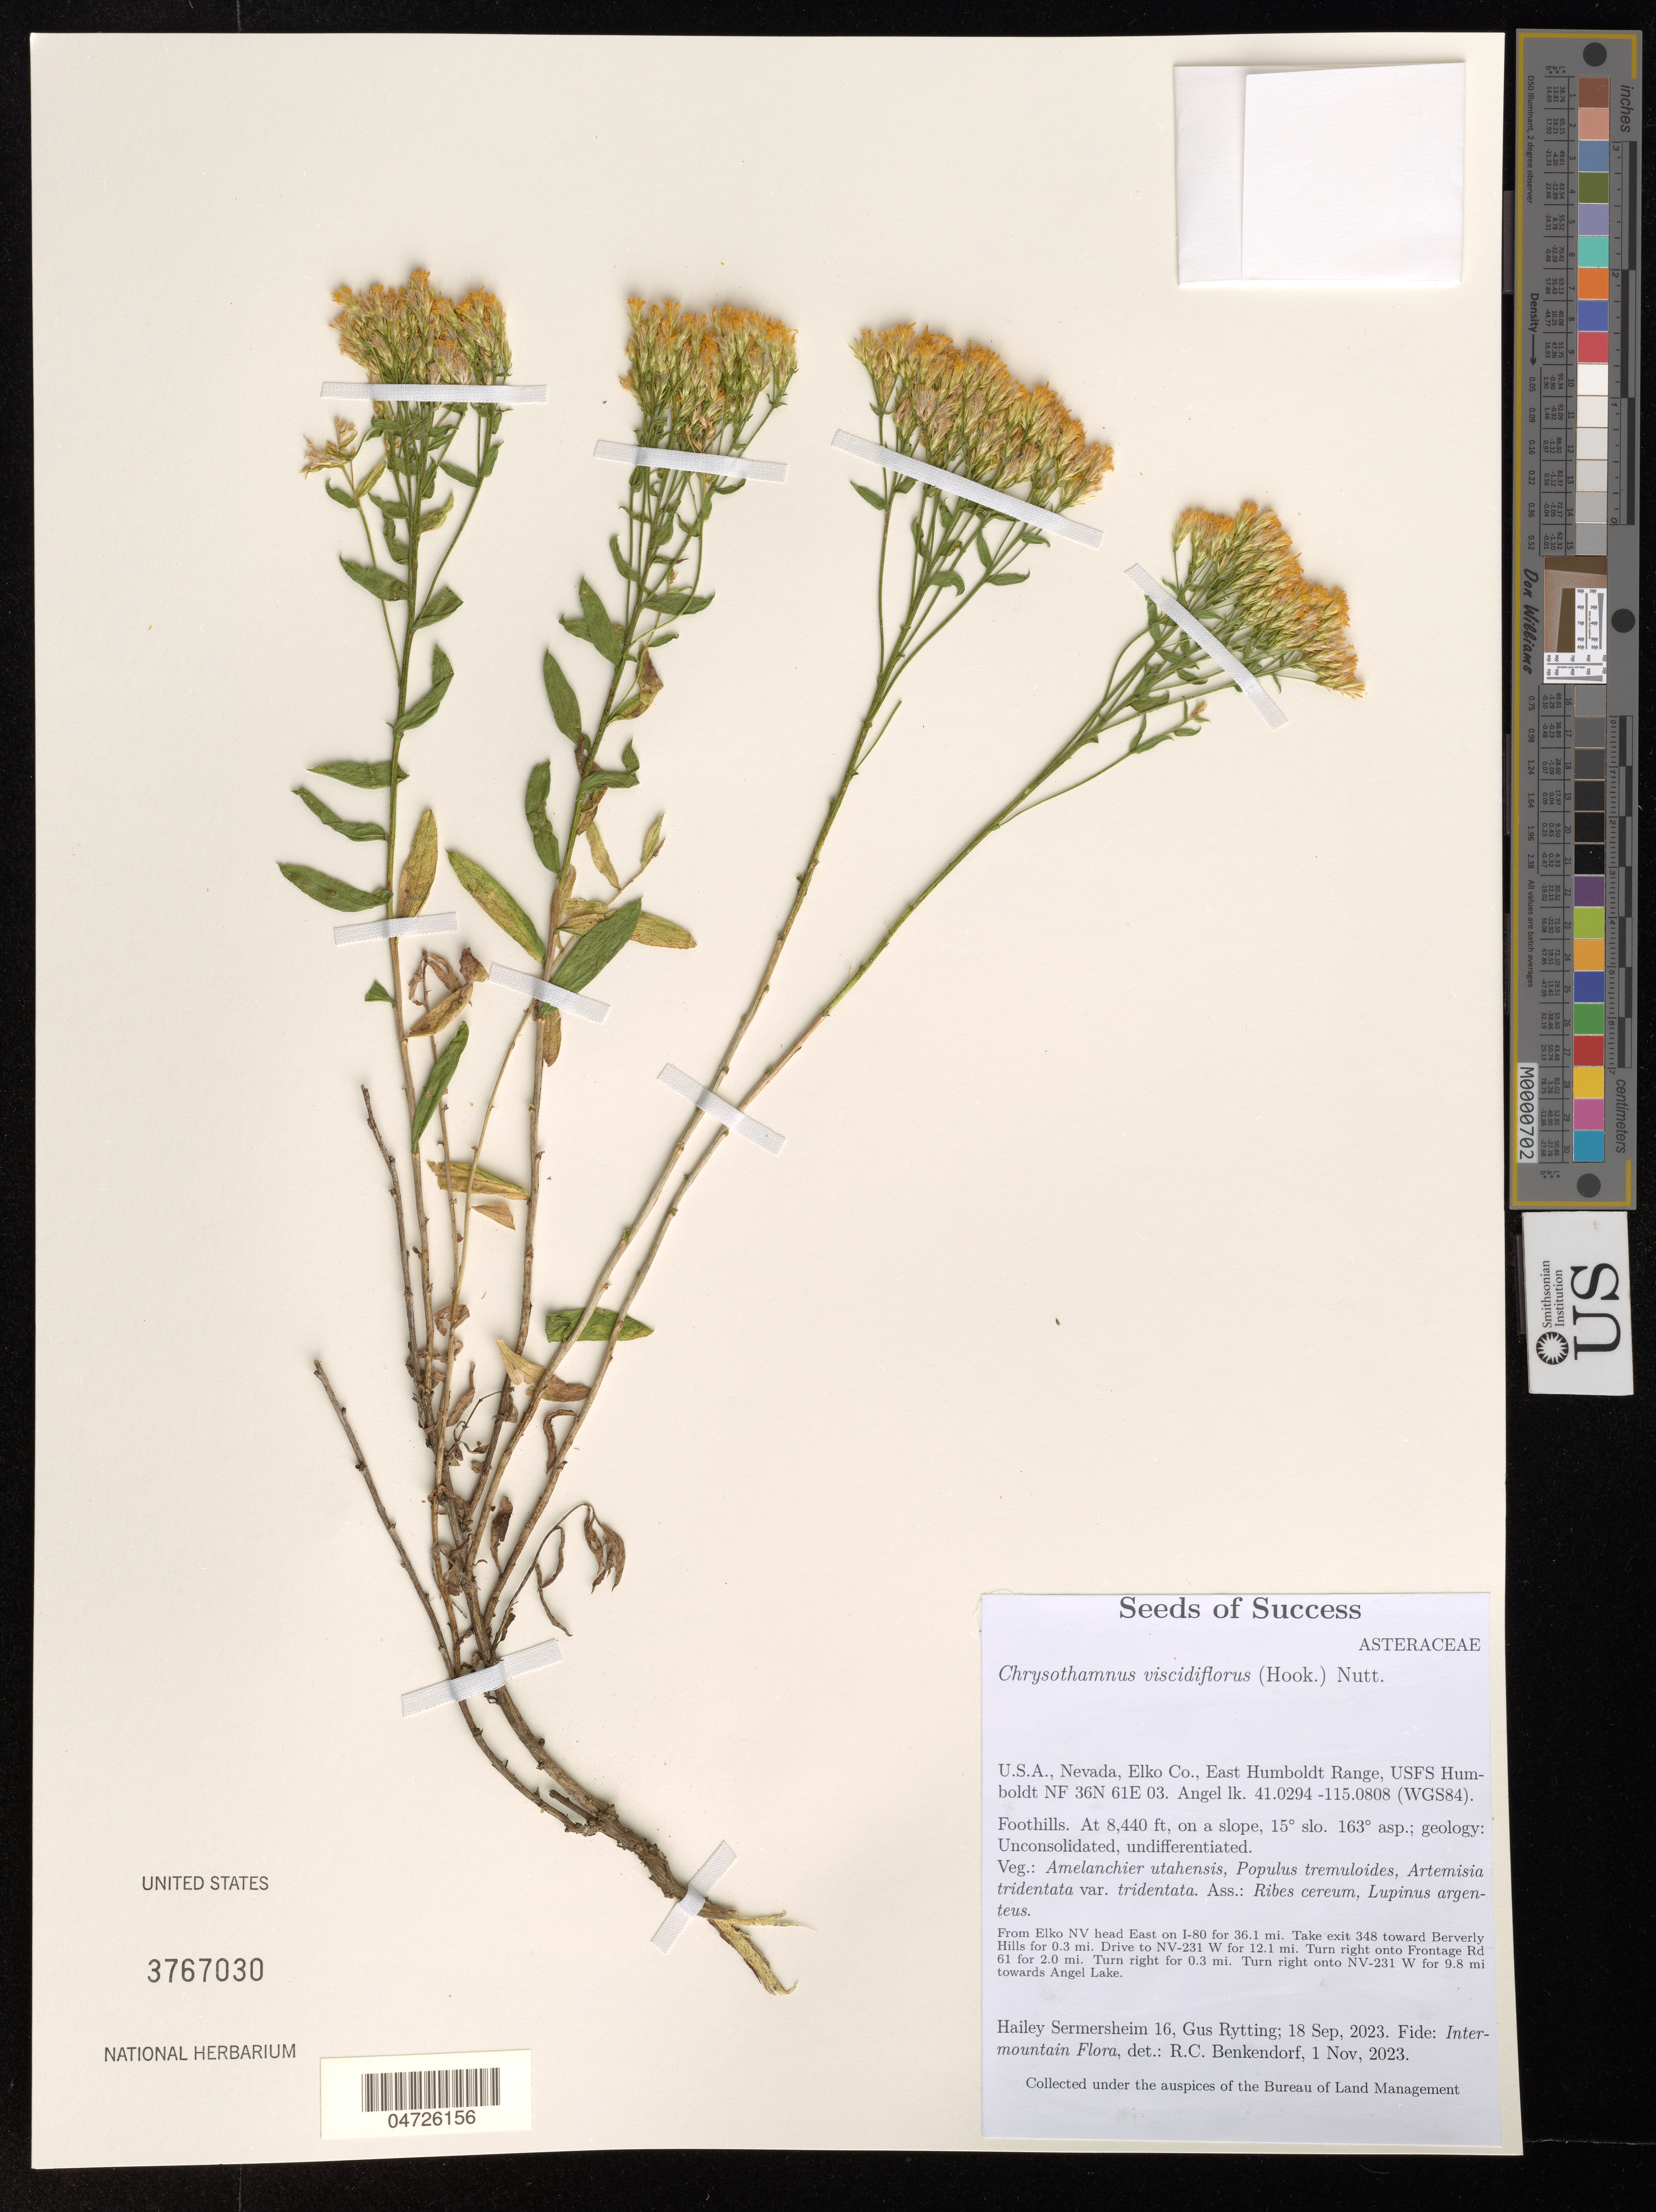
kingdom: Plantae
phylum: Tracheophyta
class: Magnoliopsida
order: Asterales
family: Asteraceae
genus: Chrysothamnus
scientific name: Chrysothamnus viscidiflorus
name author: (Hook.) Nutt.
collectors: H. Sermersheim & G. Rytting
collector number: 16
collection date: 2023-09-18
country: United States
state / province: Nevada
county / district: Elko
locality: Elko Co., East Humboldt Range, USFS Humboldt NF 36N 61E 03. Angel lk. (WGS84). From Elke NV head East on I-80 for 36.1 mi. Take exit 348 toward Berverly Hills for 0.3 mi. Drive to NV-231 W for 12.1 mi. Turn right onto Frontage Rd 61 for 2.0 mi. Turn right for 0.3 mi. Turn right onto NV-231 W for 9.8 mi towards Angel Lake.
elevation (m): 2573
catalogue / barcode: US 3767030